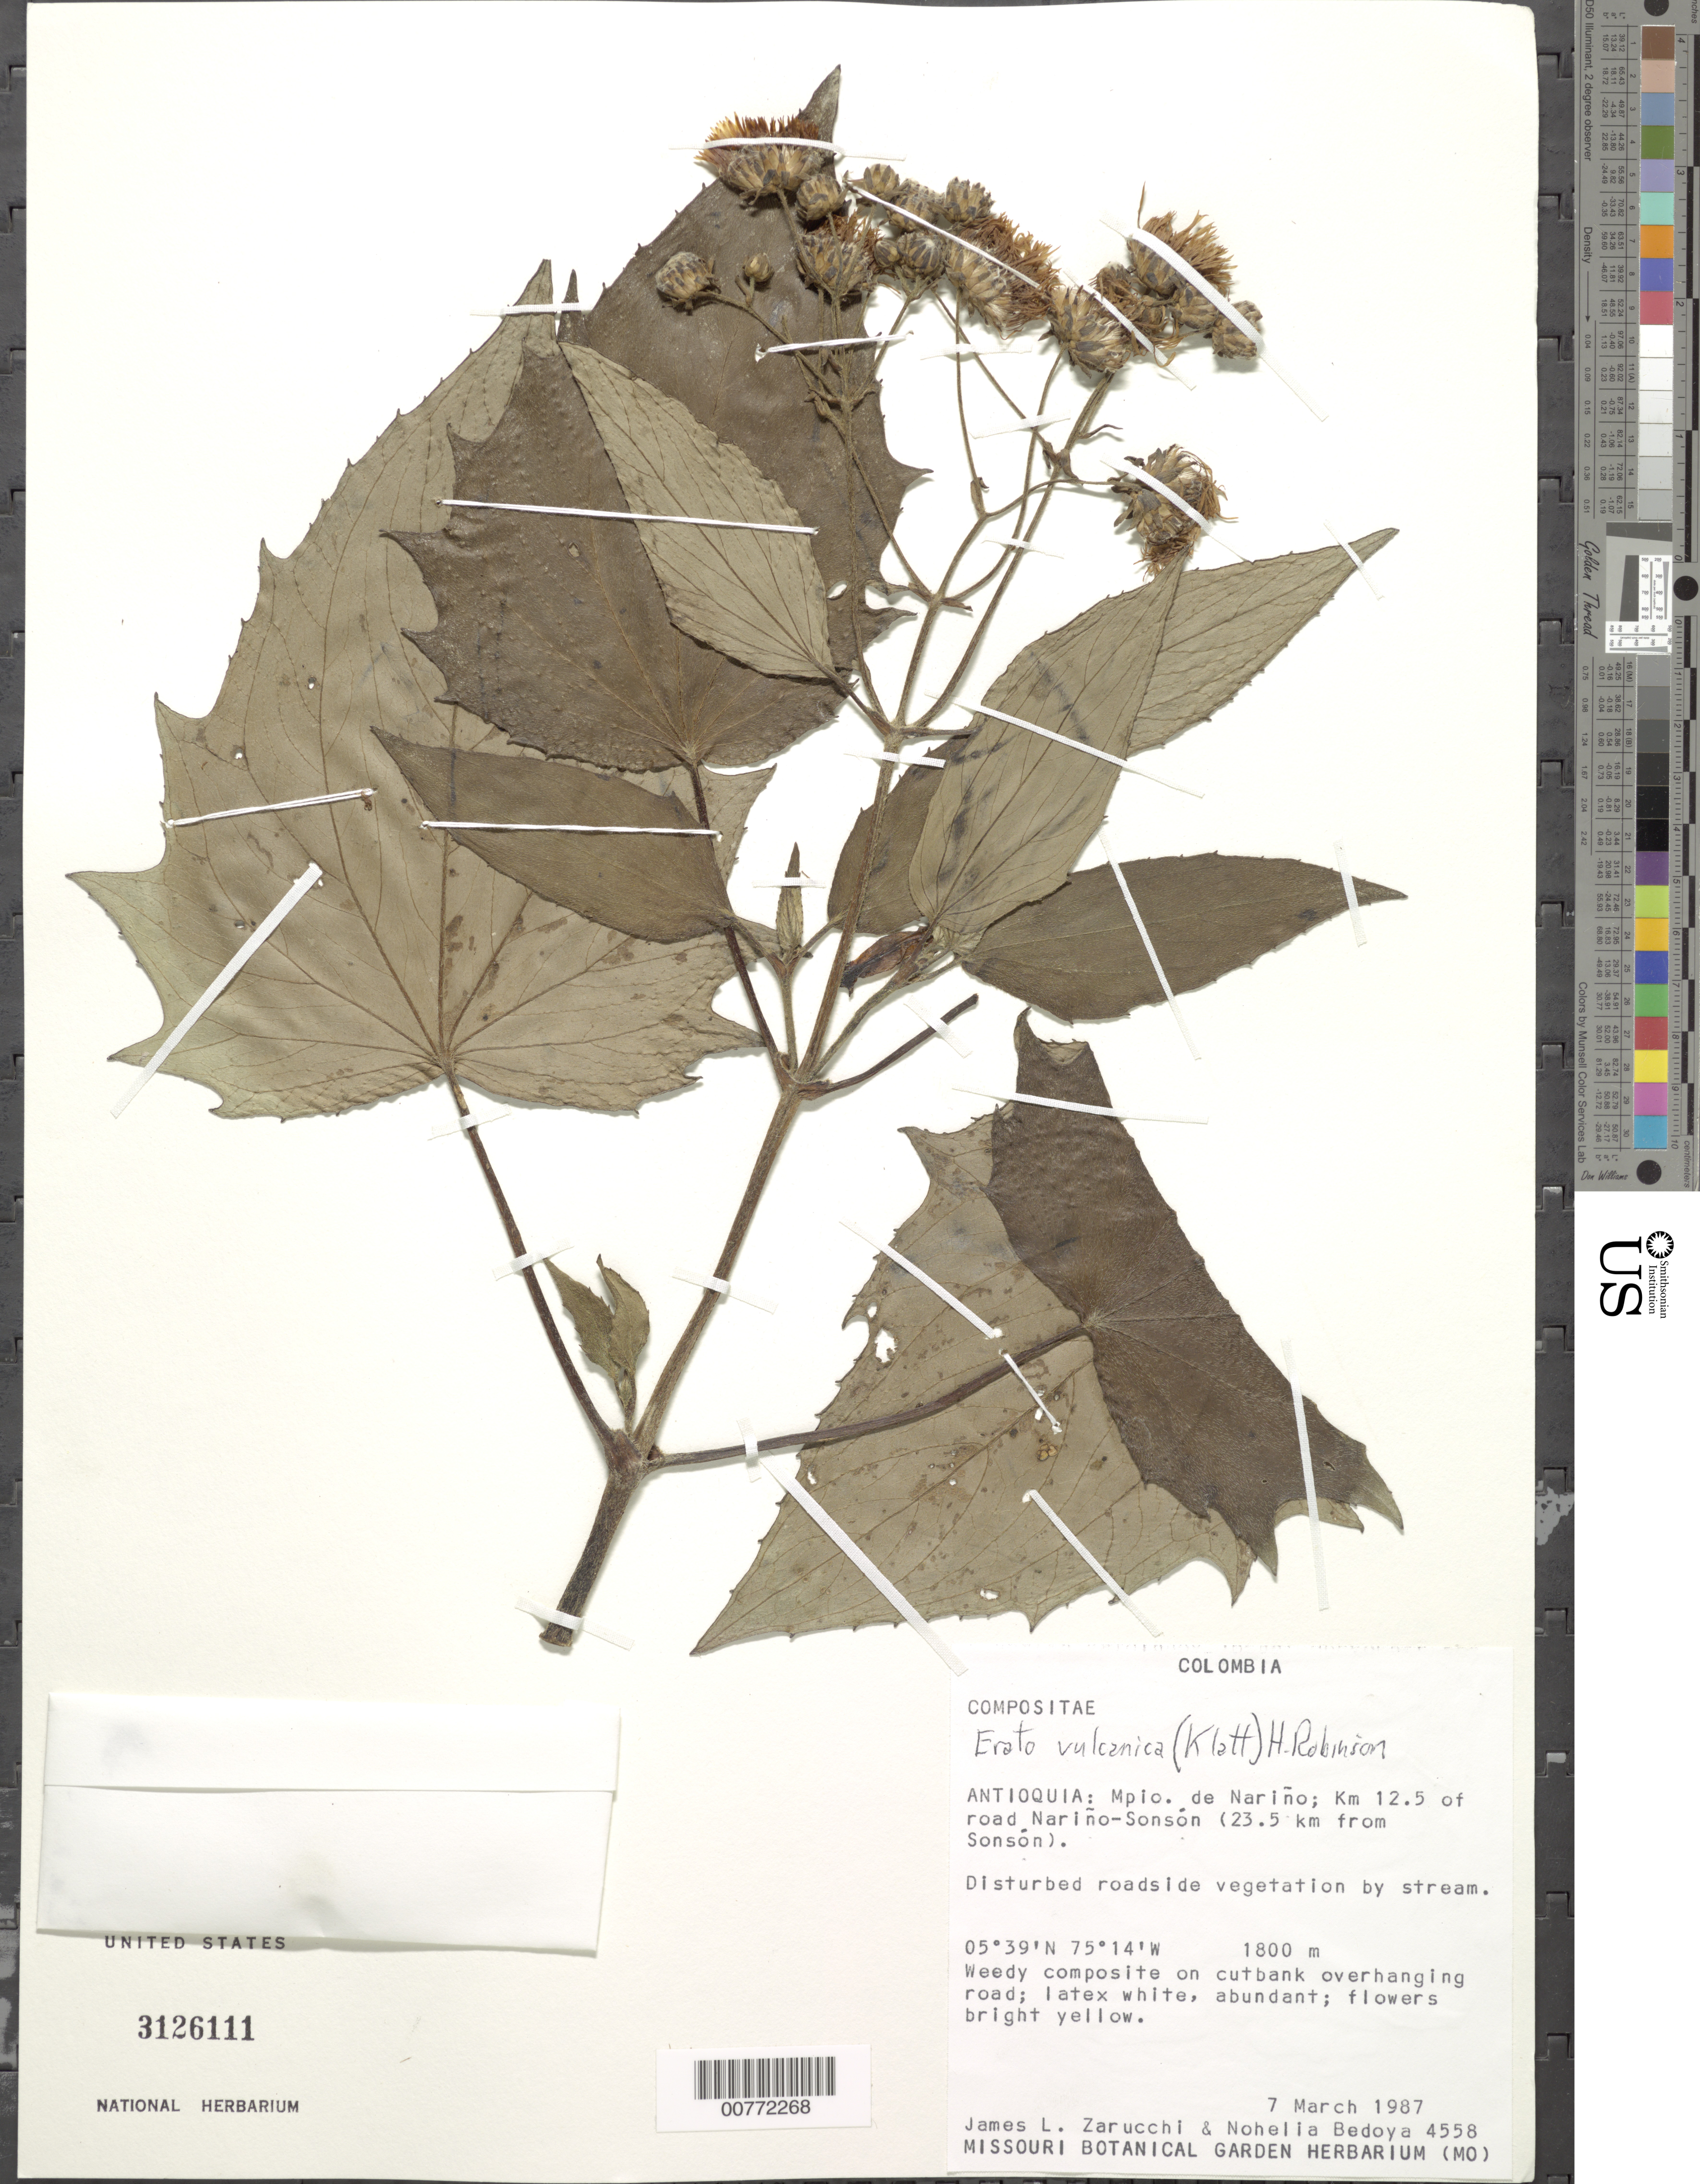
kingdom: Plantae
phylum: Tracheophyta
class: Magnoliopsida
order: Asterales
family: Asteraceae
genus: Erato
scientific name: Erato vulcanica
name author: (Klatt) H. Rob.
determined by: Funk, Vicki A., (BOT), Smithsonian Institution - National Museum of Natural History (UNITED STATES)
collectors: J. L. Zarucchi & N. Bedoya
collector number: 4558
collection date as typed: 7-Mar-87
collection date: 1987-03-07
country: Colombia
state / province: Antioquia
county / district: Mpio. de Narino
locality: Mpio. de Nariño; km 12.5 of road Nariño-Sonsón (23.5 km from Sonsón)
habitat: Disturbed roadside vegetation by stream, cutbank overhanging road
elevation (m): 1800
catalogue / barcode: US 3126111